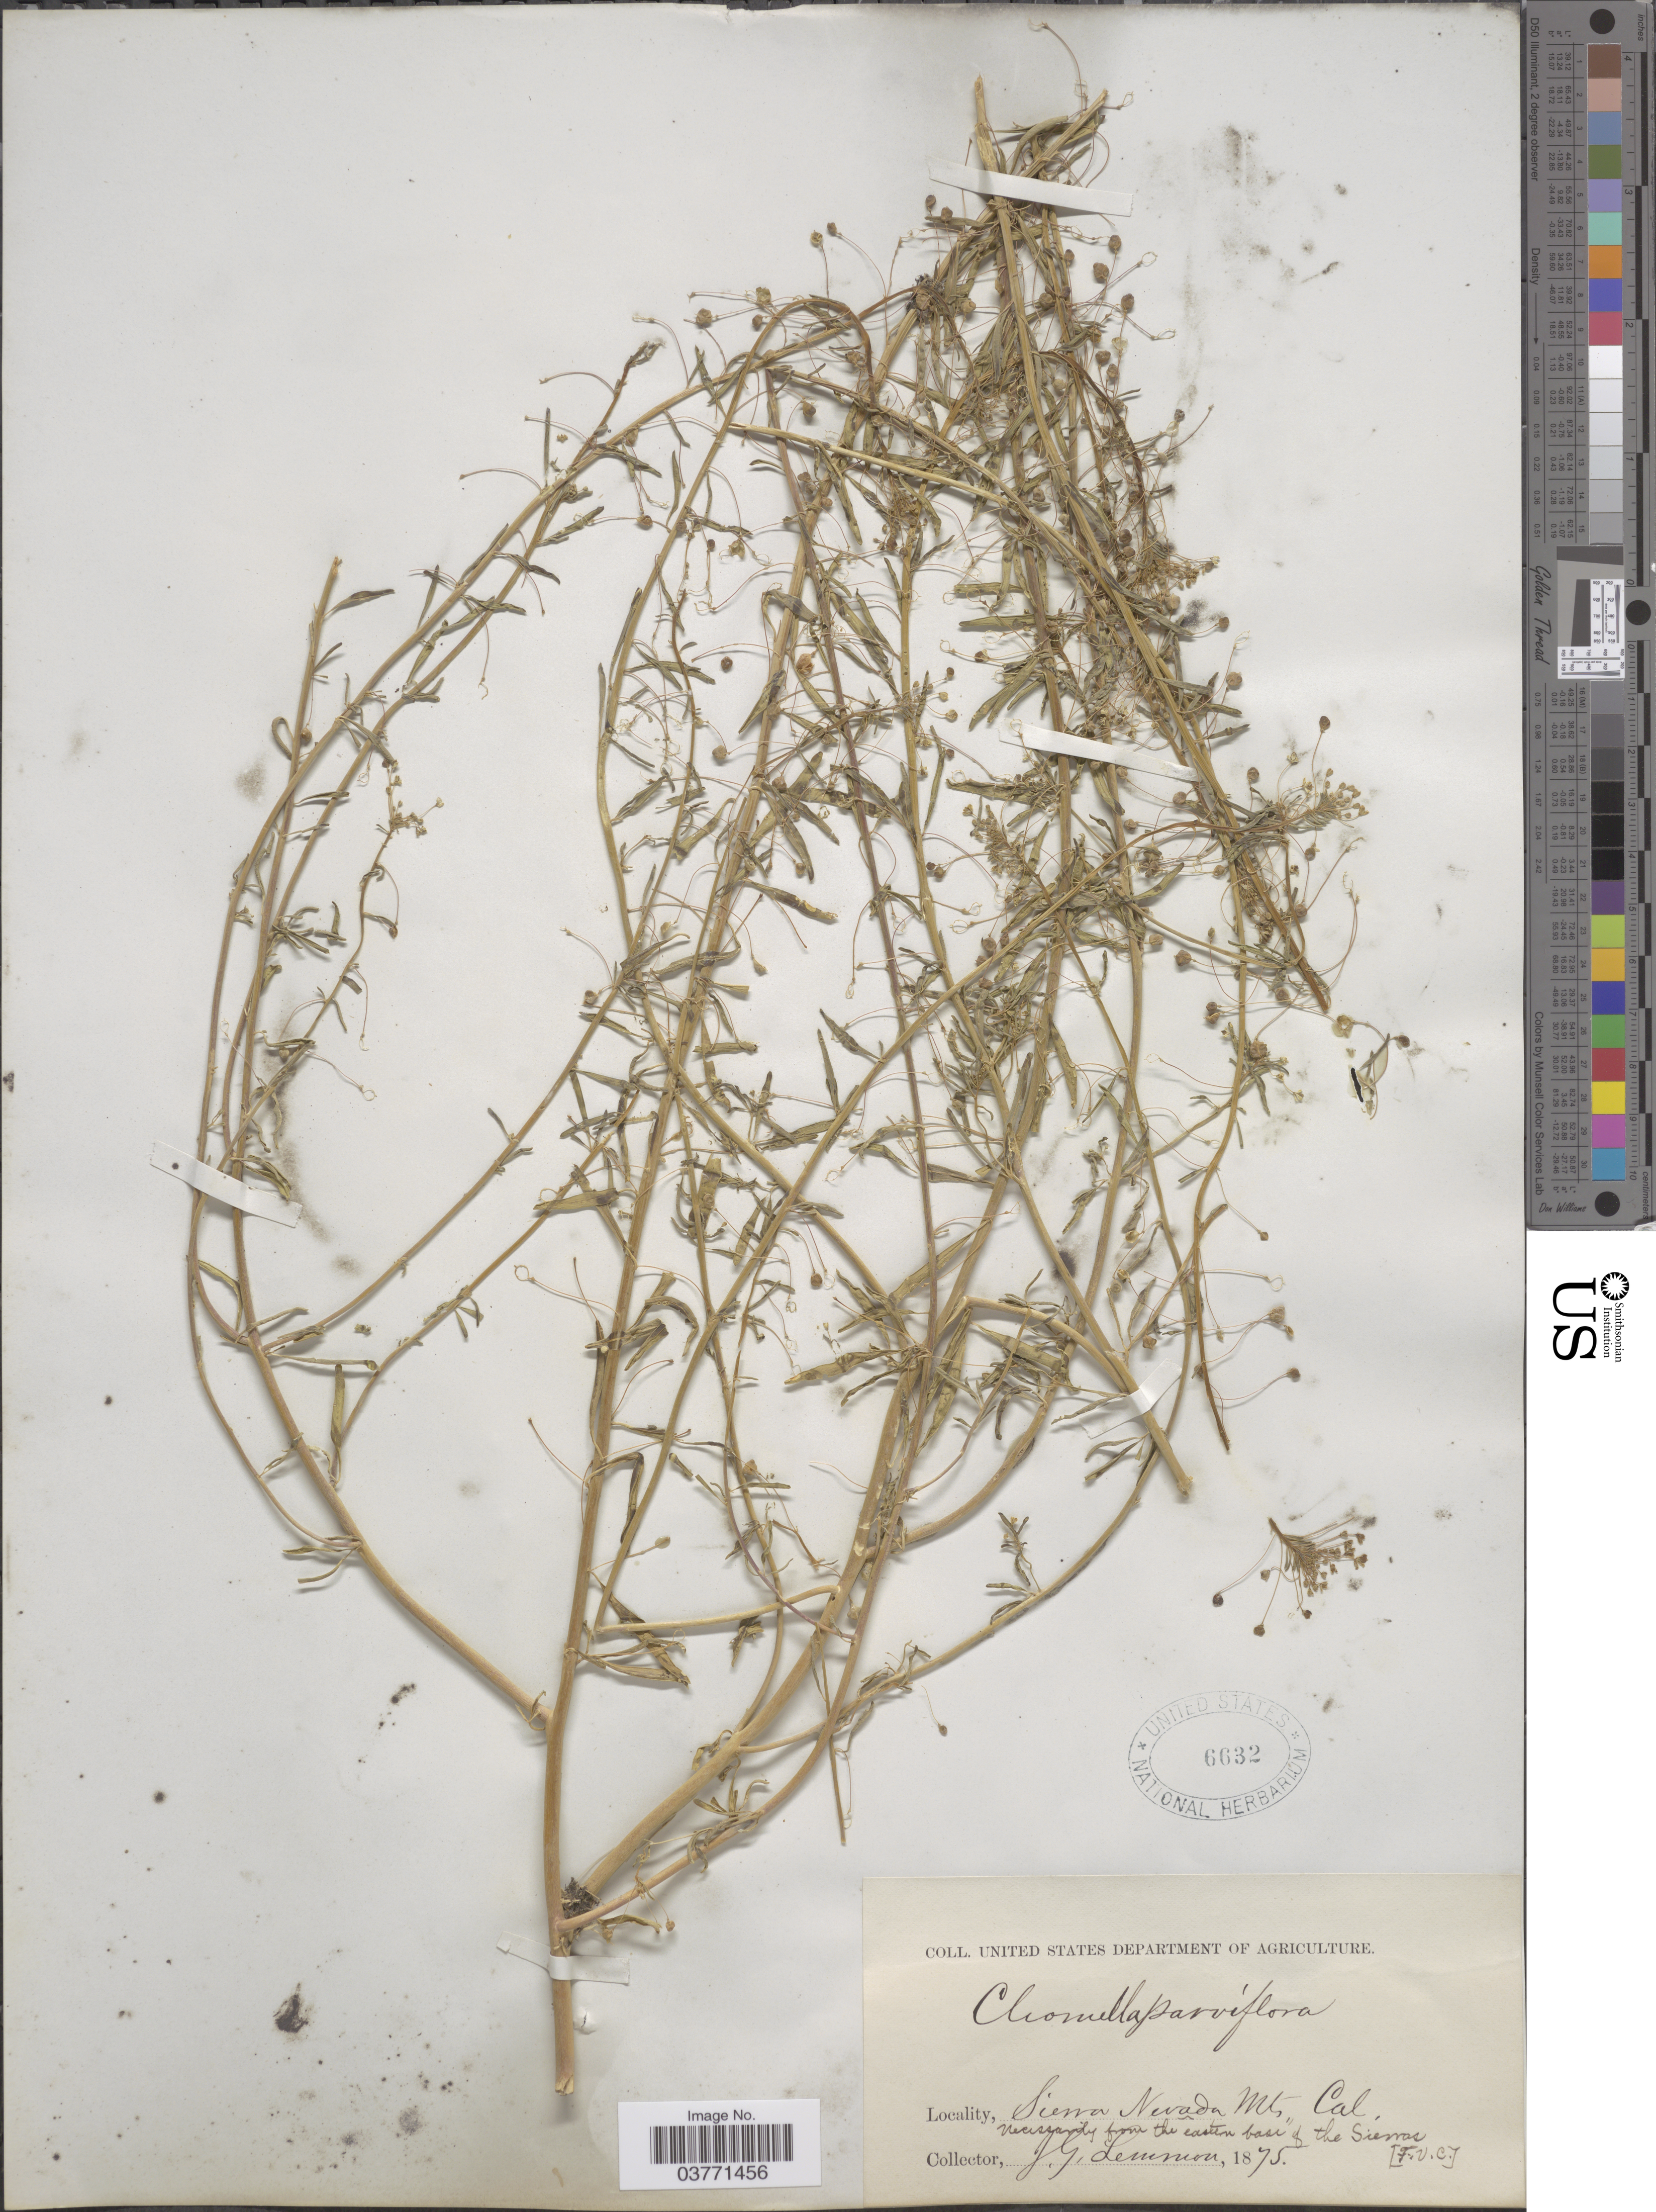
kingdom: Plantae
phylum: Tracheophyta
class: Magnoliopsida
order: Brassicales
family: Cleomaceae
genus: Cleomella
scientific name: Cleomella parviflora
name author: A. Gray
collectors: J. Lemmon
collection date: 1875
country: United States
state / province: California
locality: Sierra Nevada Mts, necessarily from the eastern base of the Siérras.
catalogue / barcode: US 6632